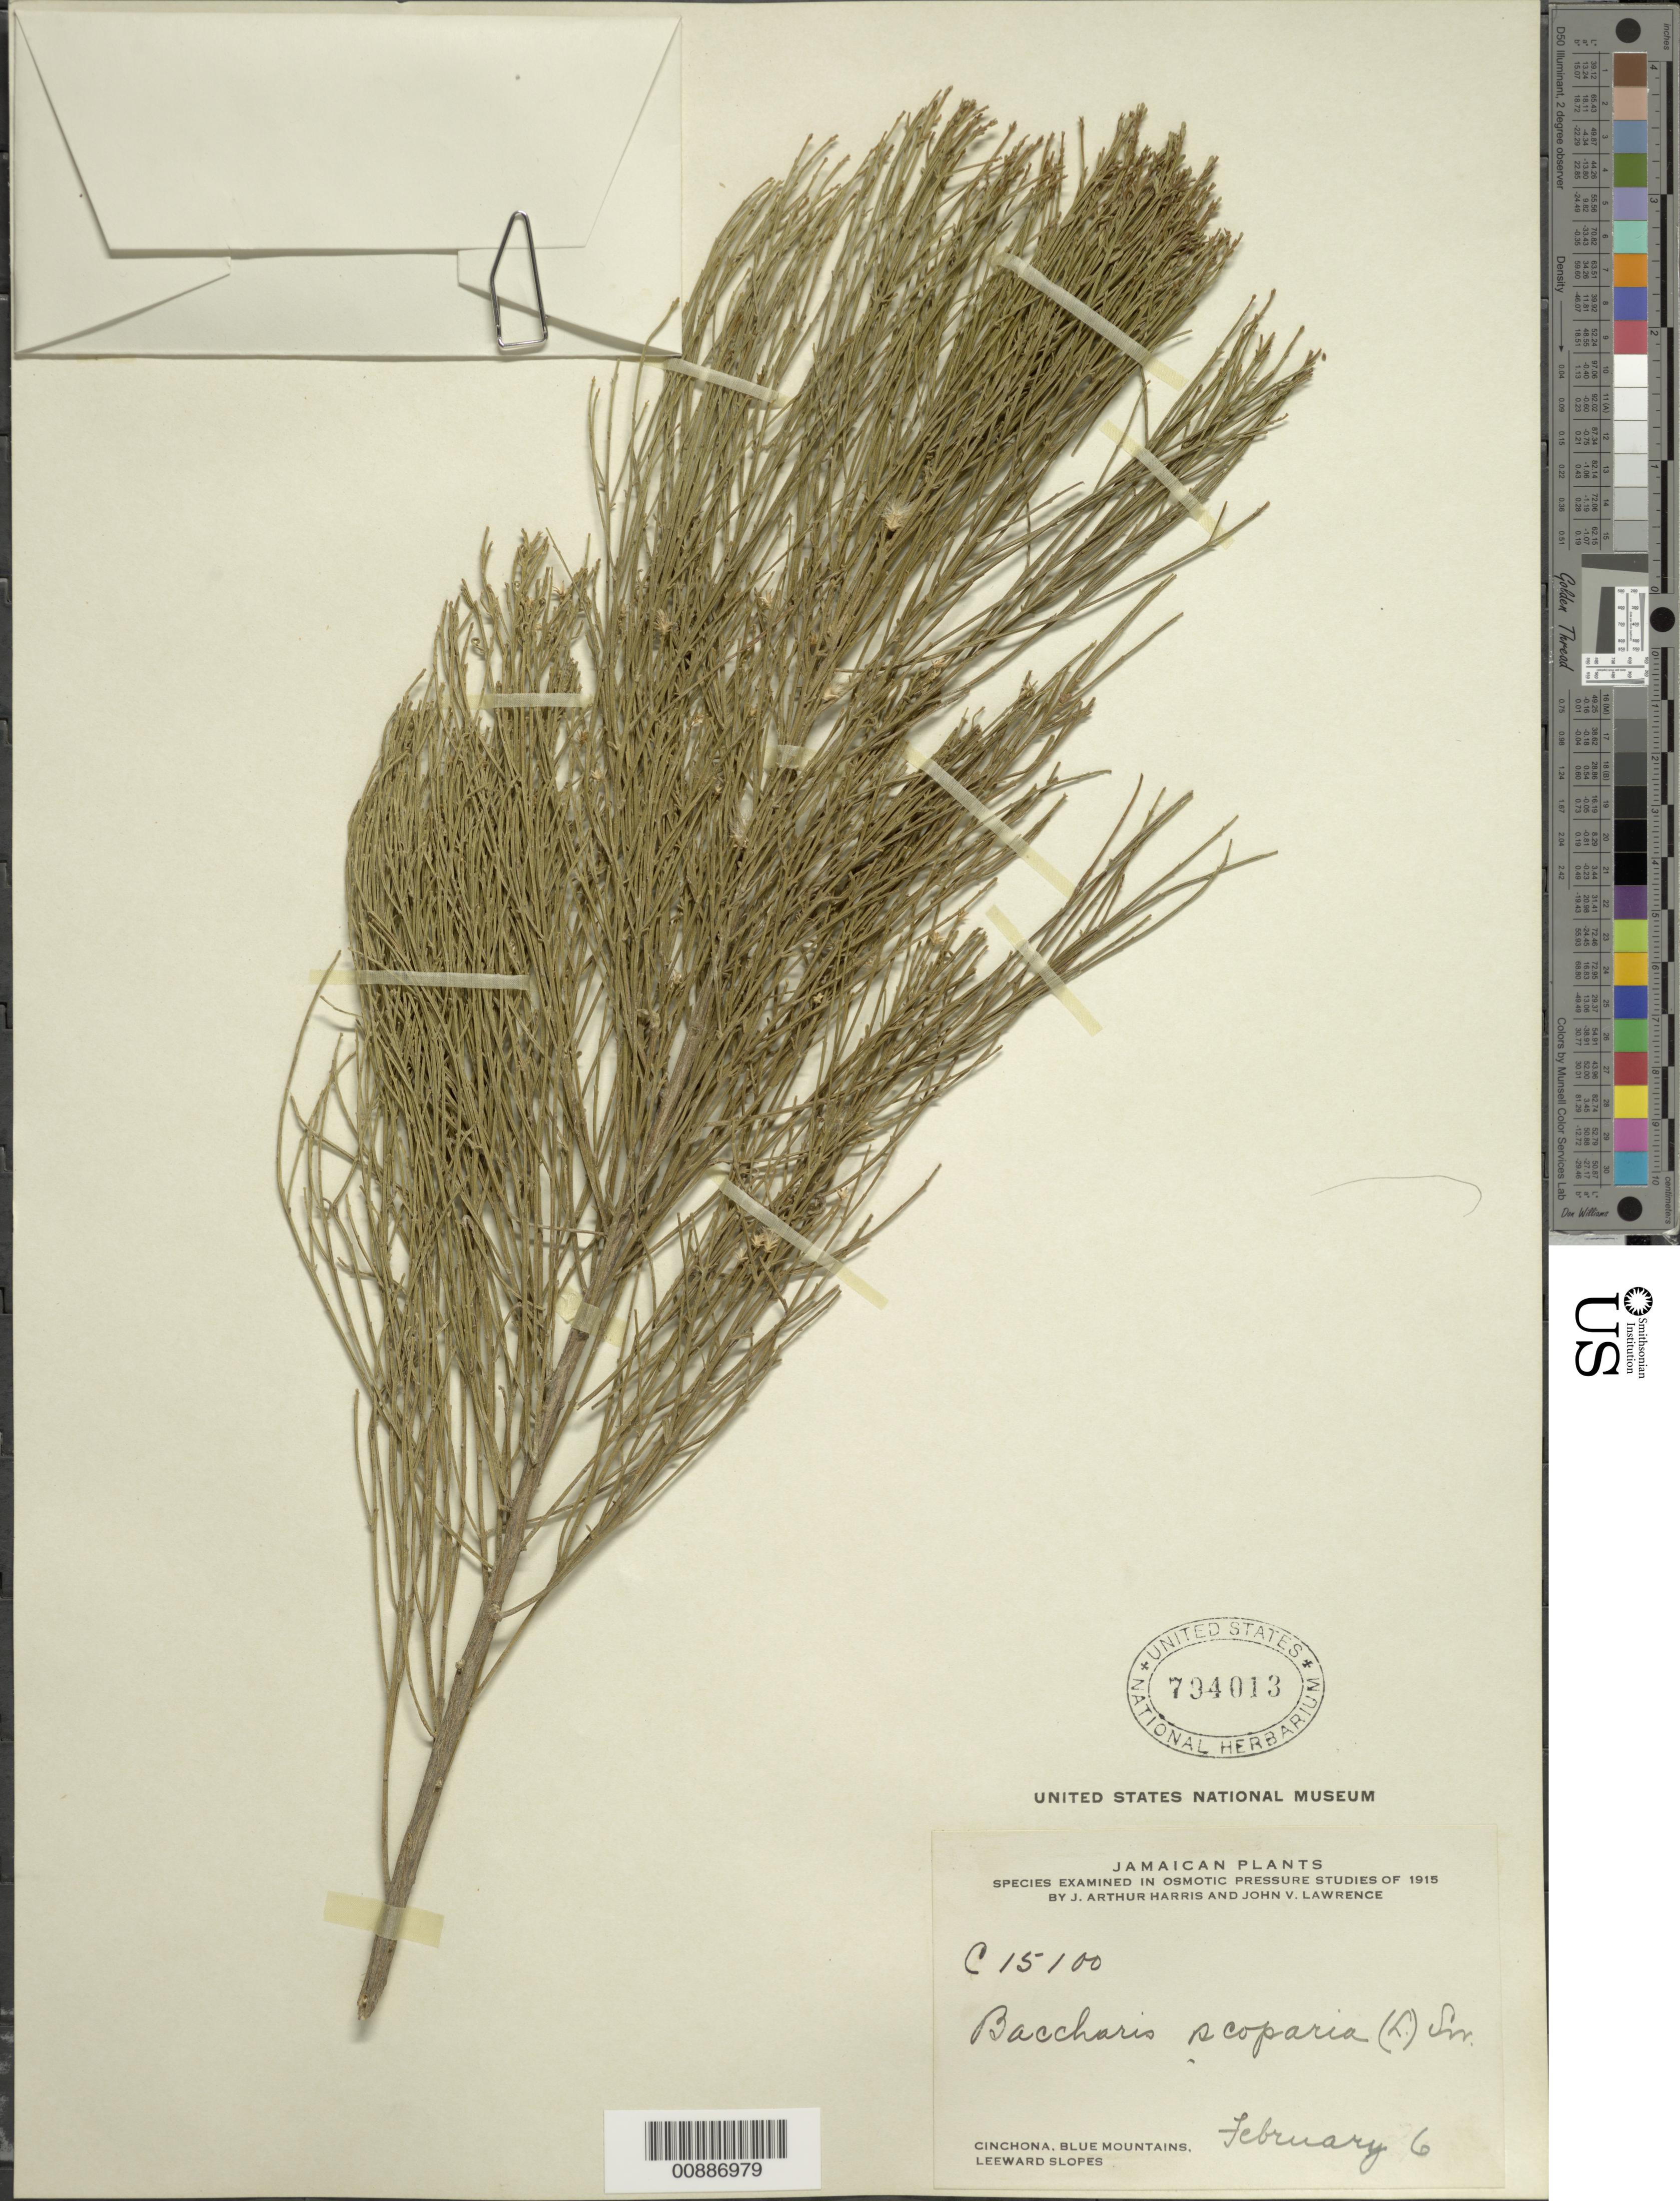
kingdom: Plantae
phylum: Tracheophyta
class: Magnoliopsida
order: Asterales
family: Asteraceae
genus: Baccharis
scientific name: Baccharis scoparia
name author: (L.) Sw.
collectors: J. A. Harris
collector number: C 15100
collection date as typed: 06 Feb 1915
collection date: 1915-02-06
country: Jamaica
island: Jamaica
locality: Cinchona, Blue Mountains, leeward slopes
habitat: Montane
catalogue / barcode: US 794013